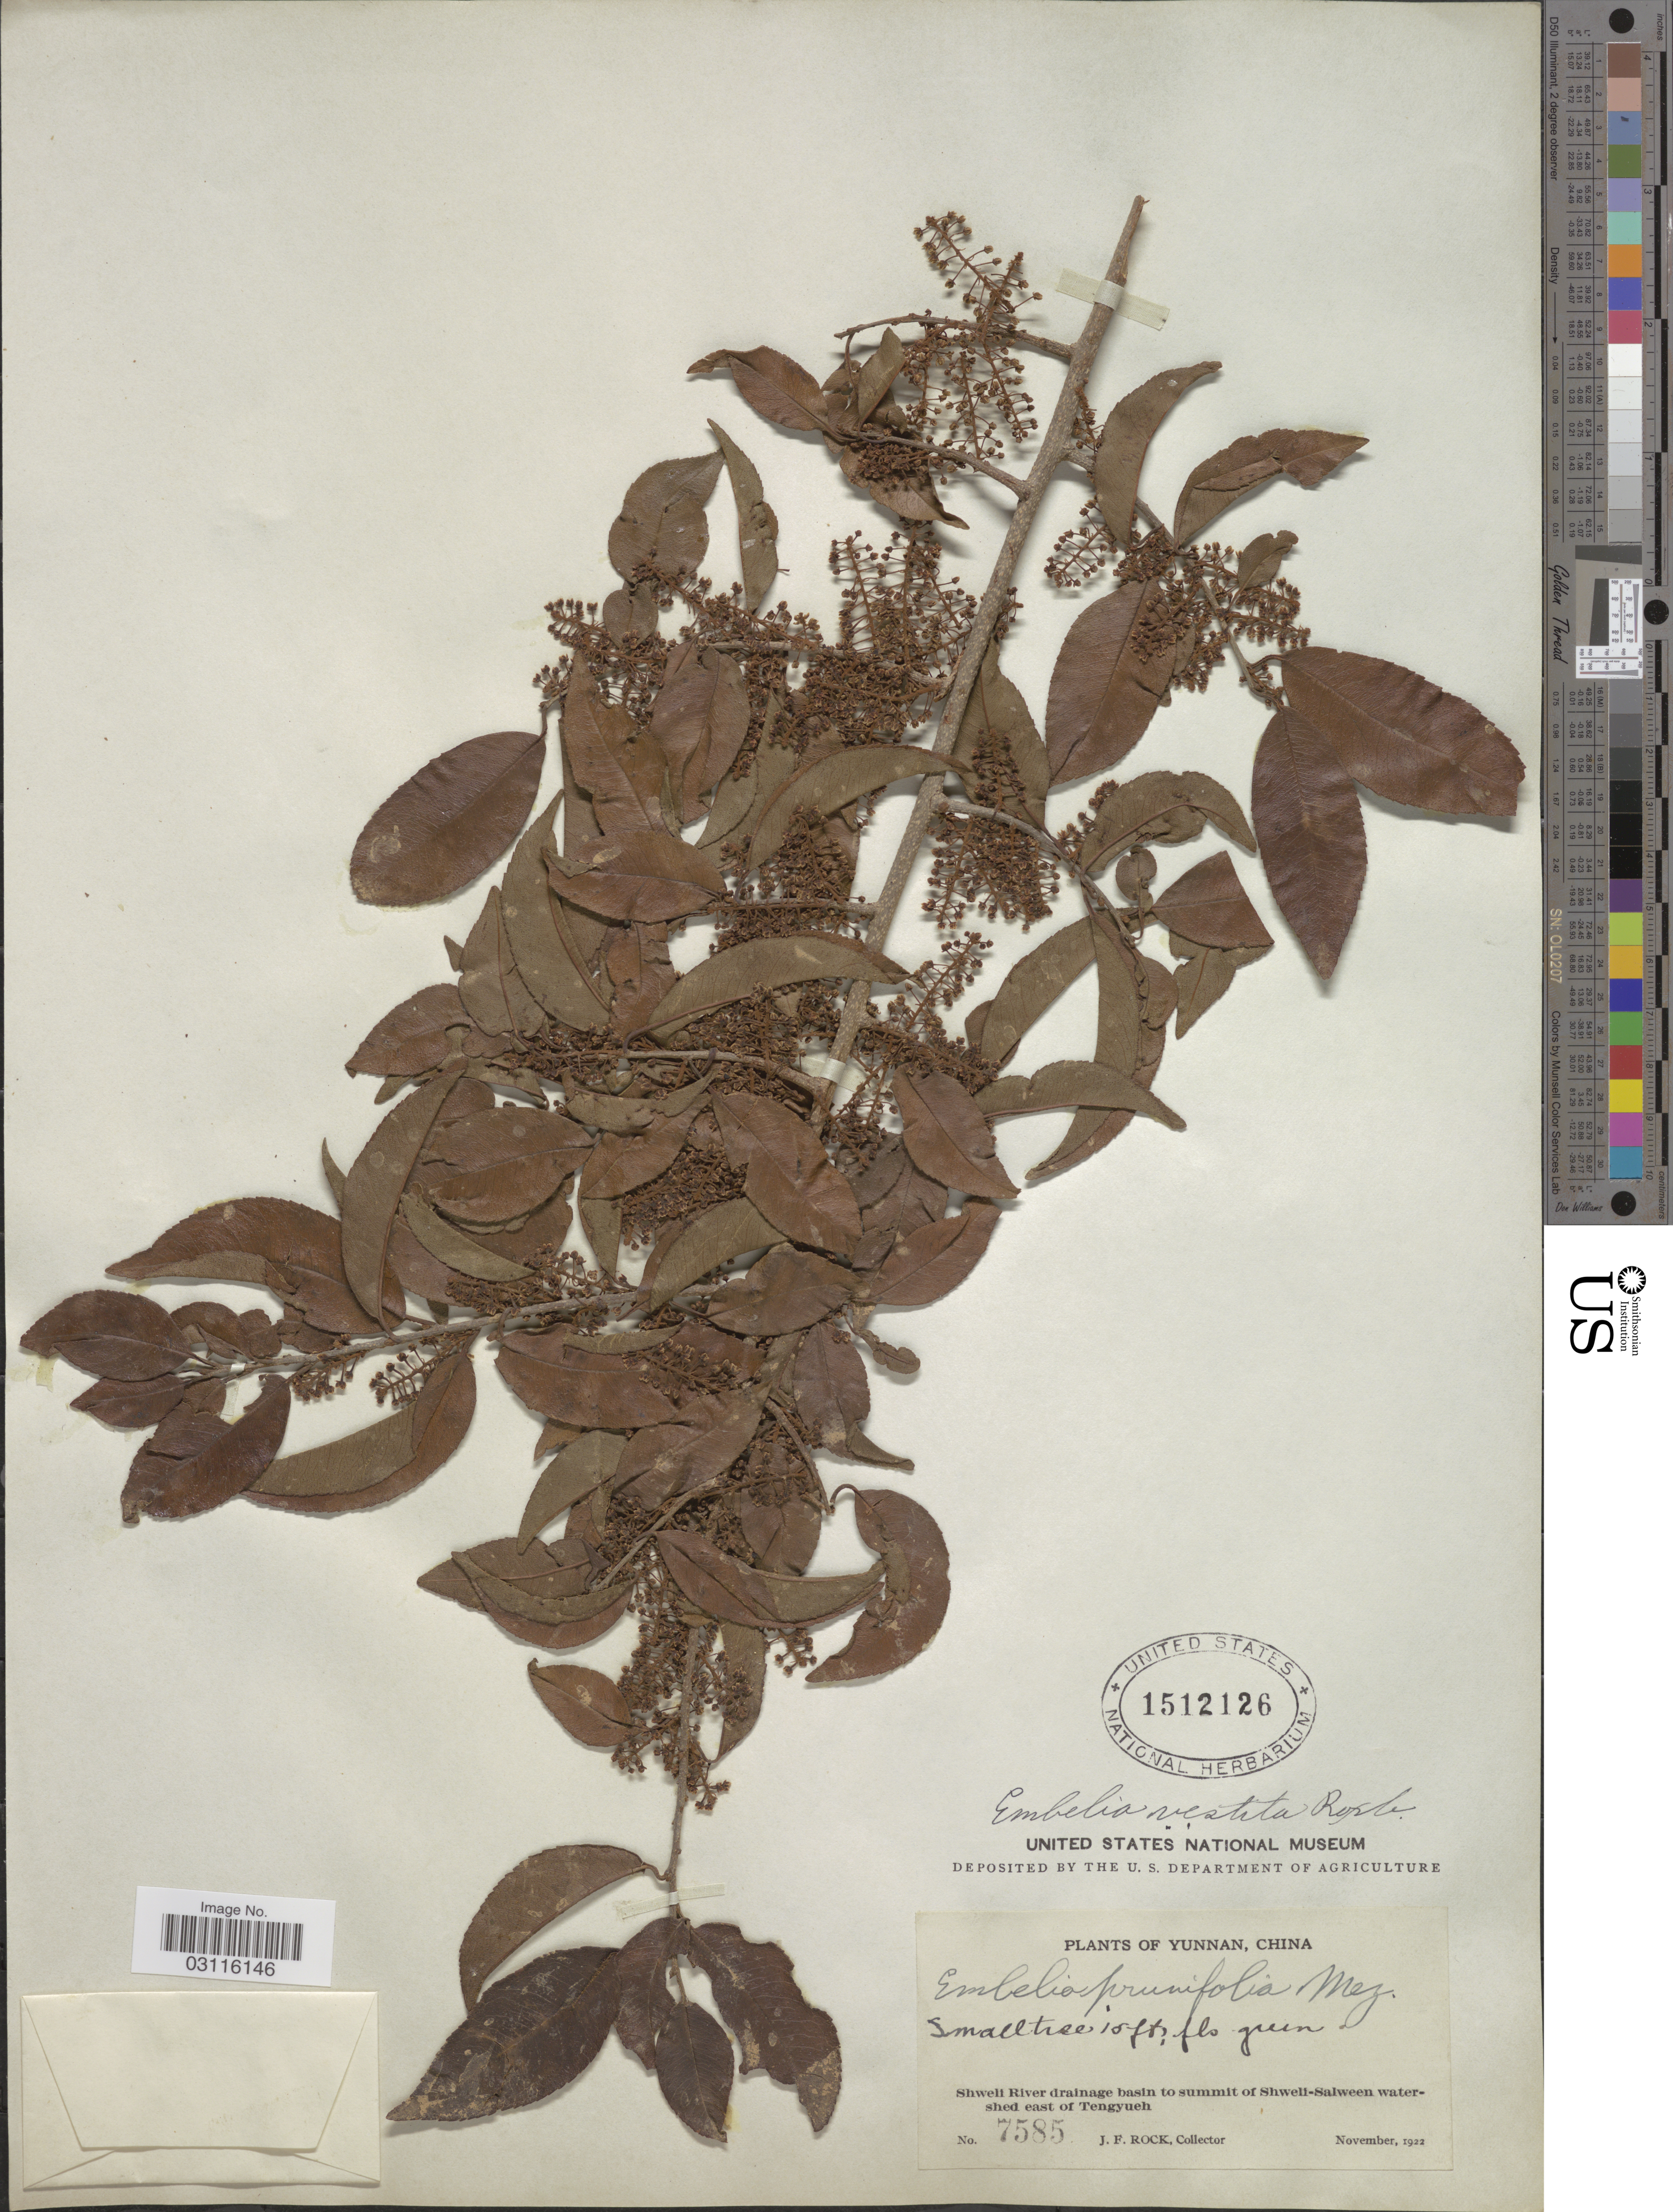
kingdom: Plantae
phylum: Tracheophyta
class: Magnoliopsida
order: Ericales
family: Primulaceae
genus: Embelia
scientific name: Embelia vestita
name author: Roxb.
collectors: J. Rock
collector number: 7585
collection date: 1922-11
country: China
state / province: Yunnan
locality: Shweli River drainage basin to summit of Shweli-Salween watershed, east of Tengyueh.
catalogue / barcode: US 1512126